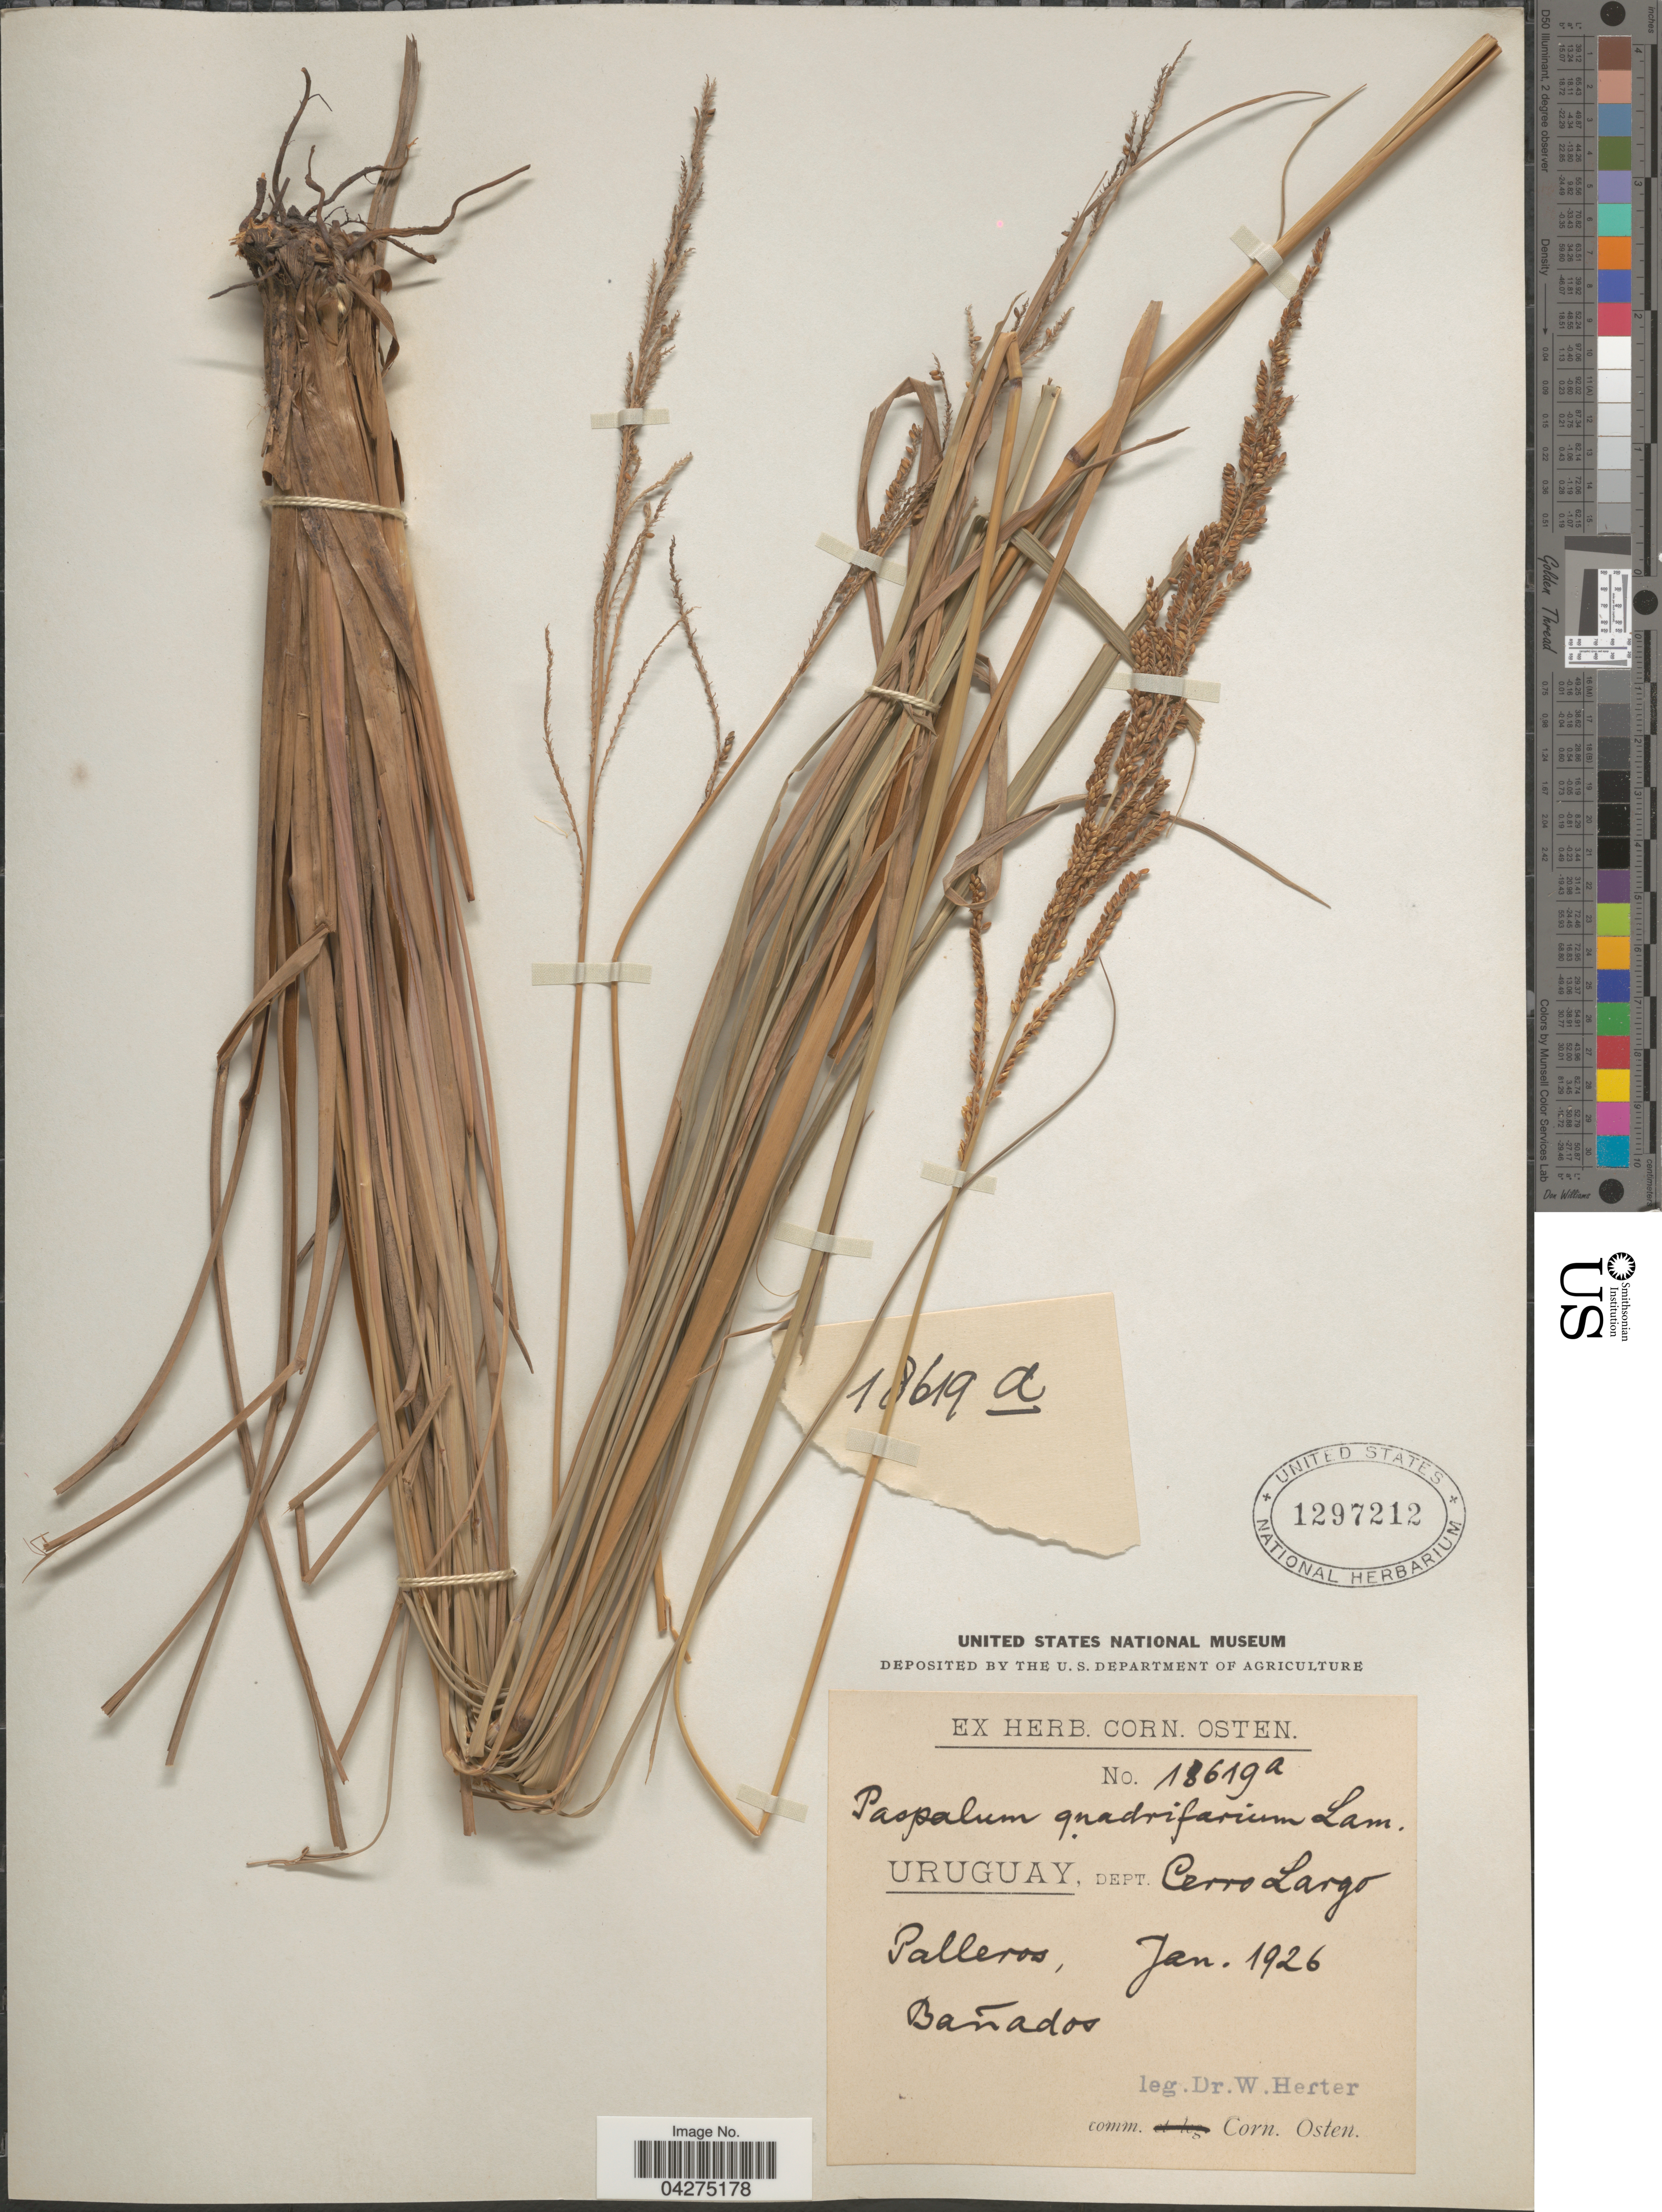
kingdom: Plantae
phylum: Tracheophyta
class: Liliopsida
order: Poales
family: Poaceae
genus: Paspalum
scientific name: Paspalum quadrifarium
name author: Lam.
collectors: W. G. Herter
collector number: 18619a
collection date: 1926-01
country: Uruguay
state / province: Cerro Largo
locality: Dept. Cerro Largo. Palleros.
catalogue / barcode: US 1297212